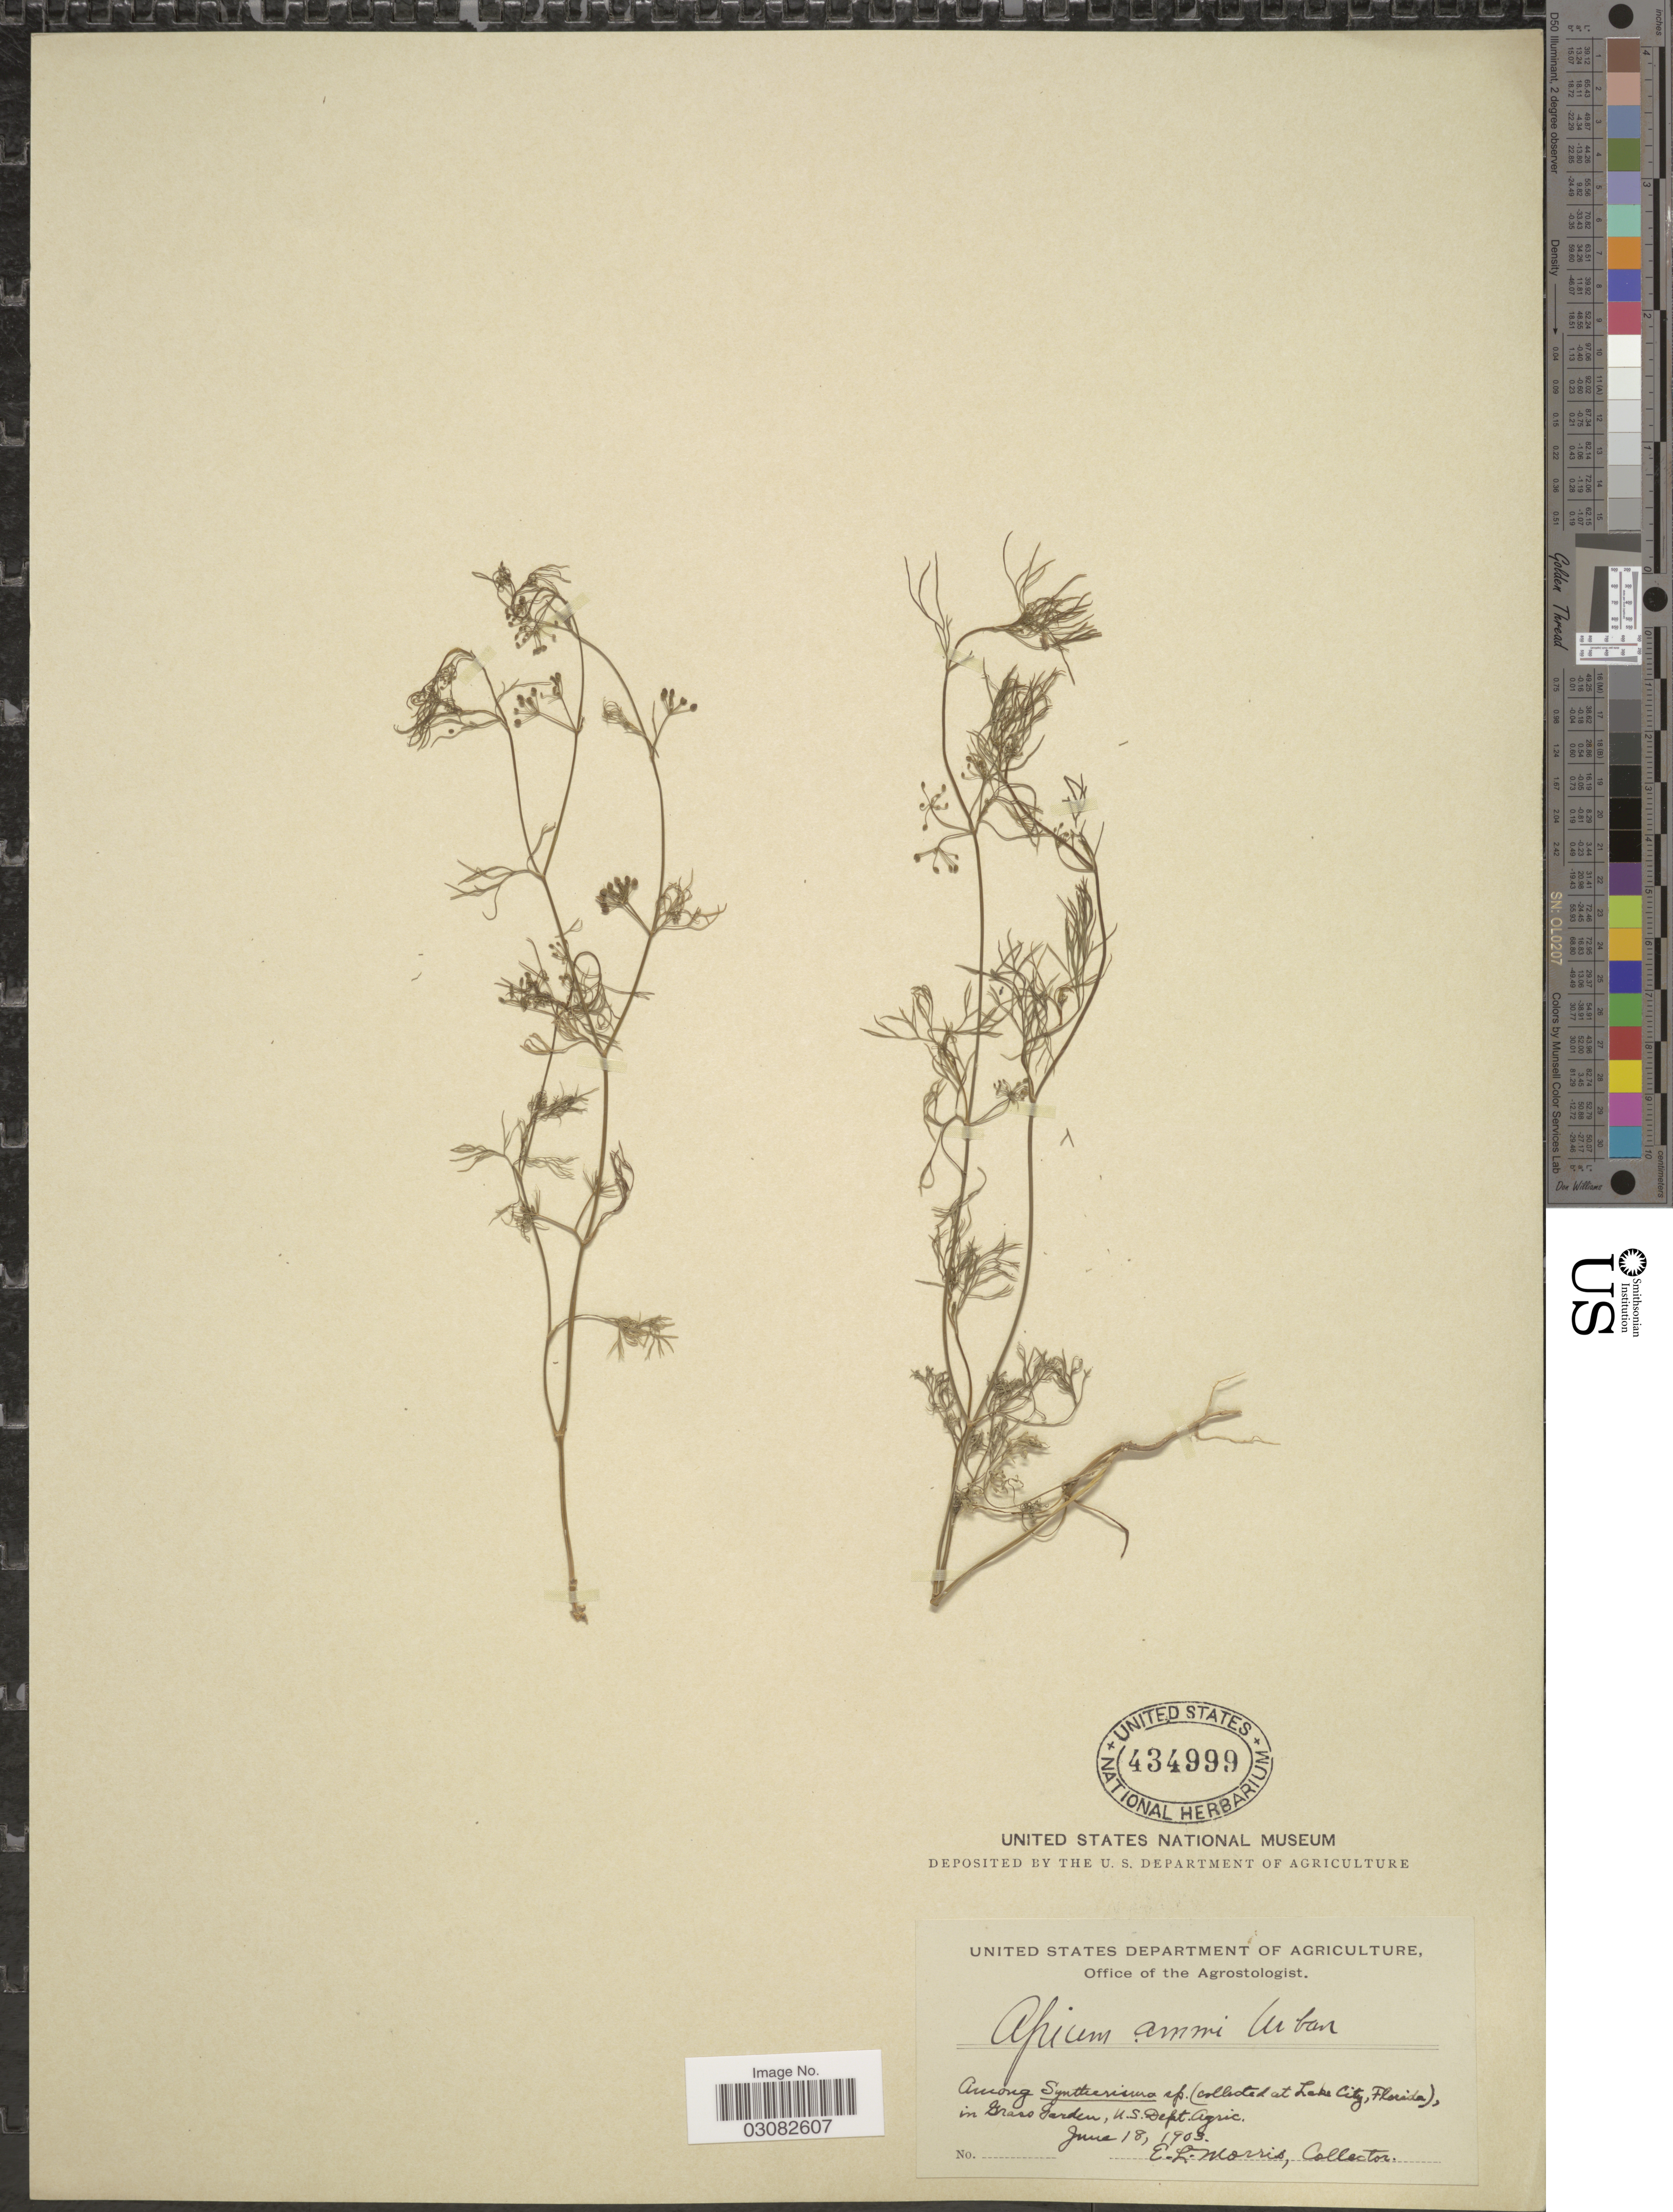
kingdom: Plantae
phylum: Tracheophyta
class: Magnoliopsida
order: Apiales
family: Apiaceae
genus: Apium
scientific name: Apium ammi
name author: (Jacq.) Urb.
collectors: E. Morris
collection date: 1903-06-18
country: United States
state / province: Florida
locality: Lake City. In Grass Garden, U. S. Dept. Agric.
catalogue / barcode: US 434999